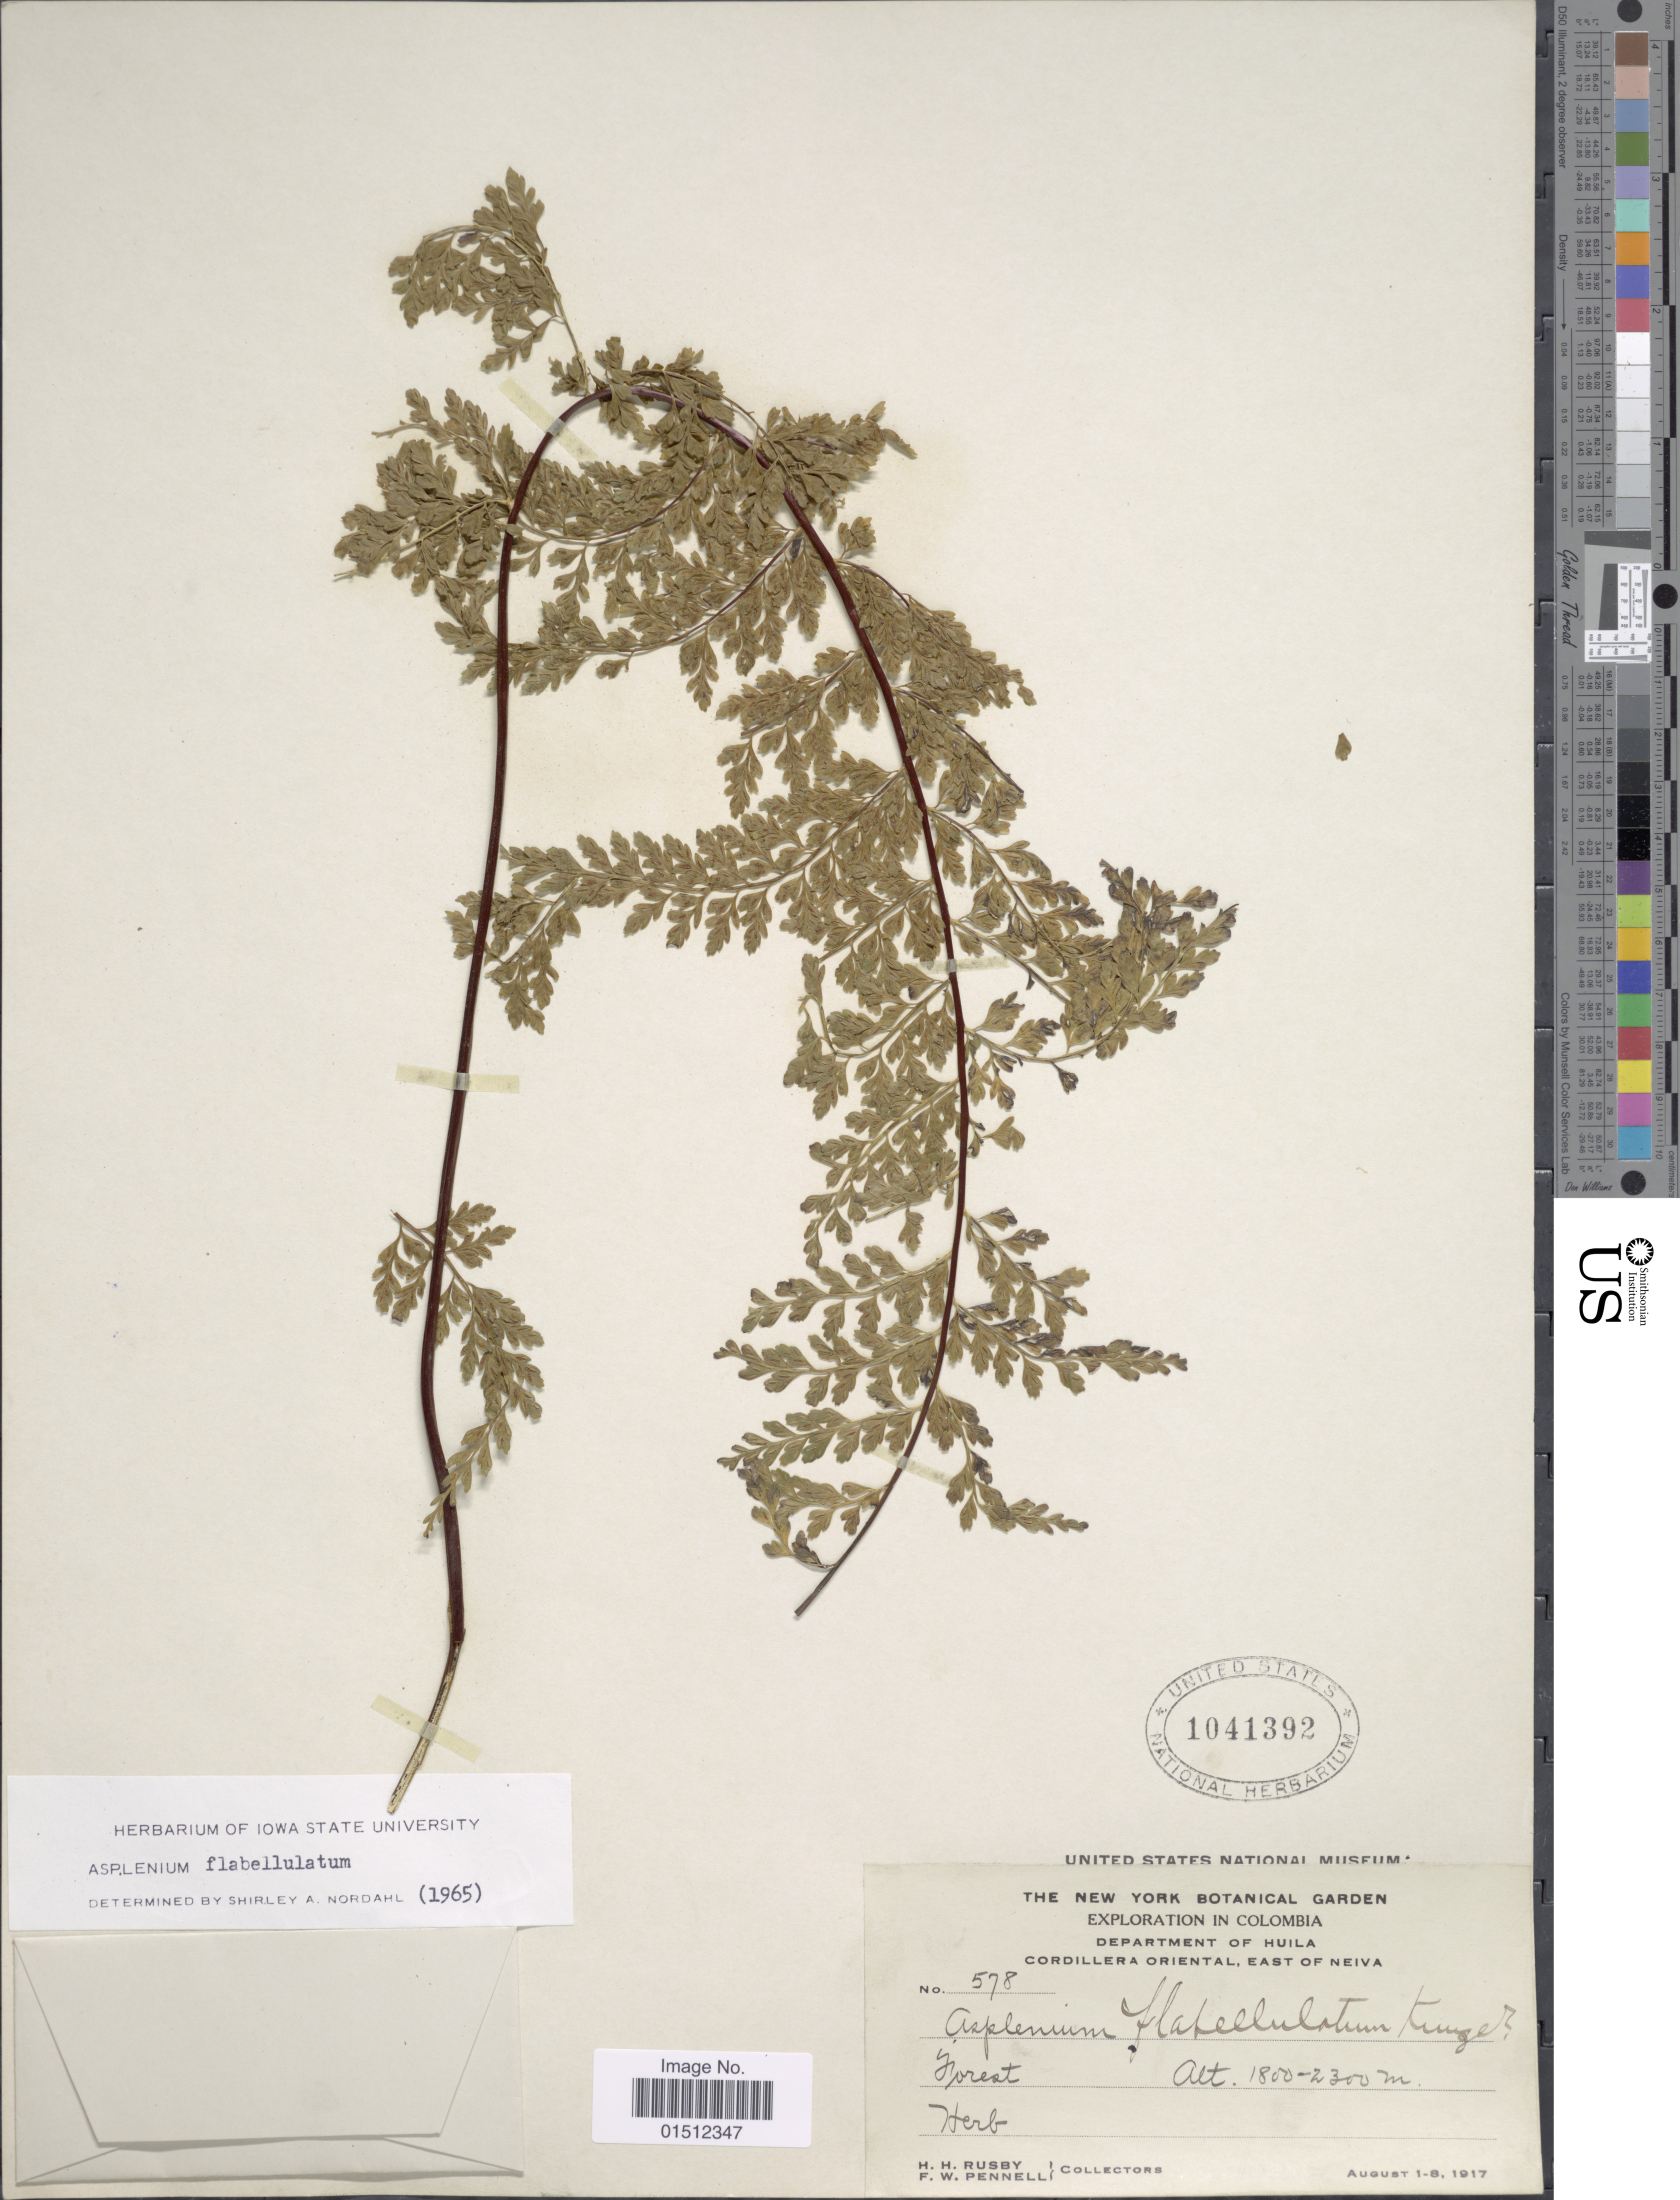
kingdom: Plantae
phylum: Tracheophyta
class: Polypodiopsida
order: Polypodiales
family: Aspleniaceae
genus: Asplenium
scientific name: Asplenium radicans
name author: L.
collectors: H. H. Rusby & F. W. Pennell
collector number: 578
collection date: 1917-08-01/1917-08-08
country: Colombia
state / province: Huila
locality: Colombia, Department of Huila, Cordillera Oriental, east of Neiva.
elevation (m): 1800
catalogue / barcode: US 1041392